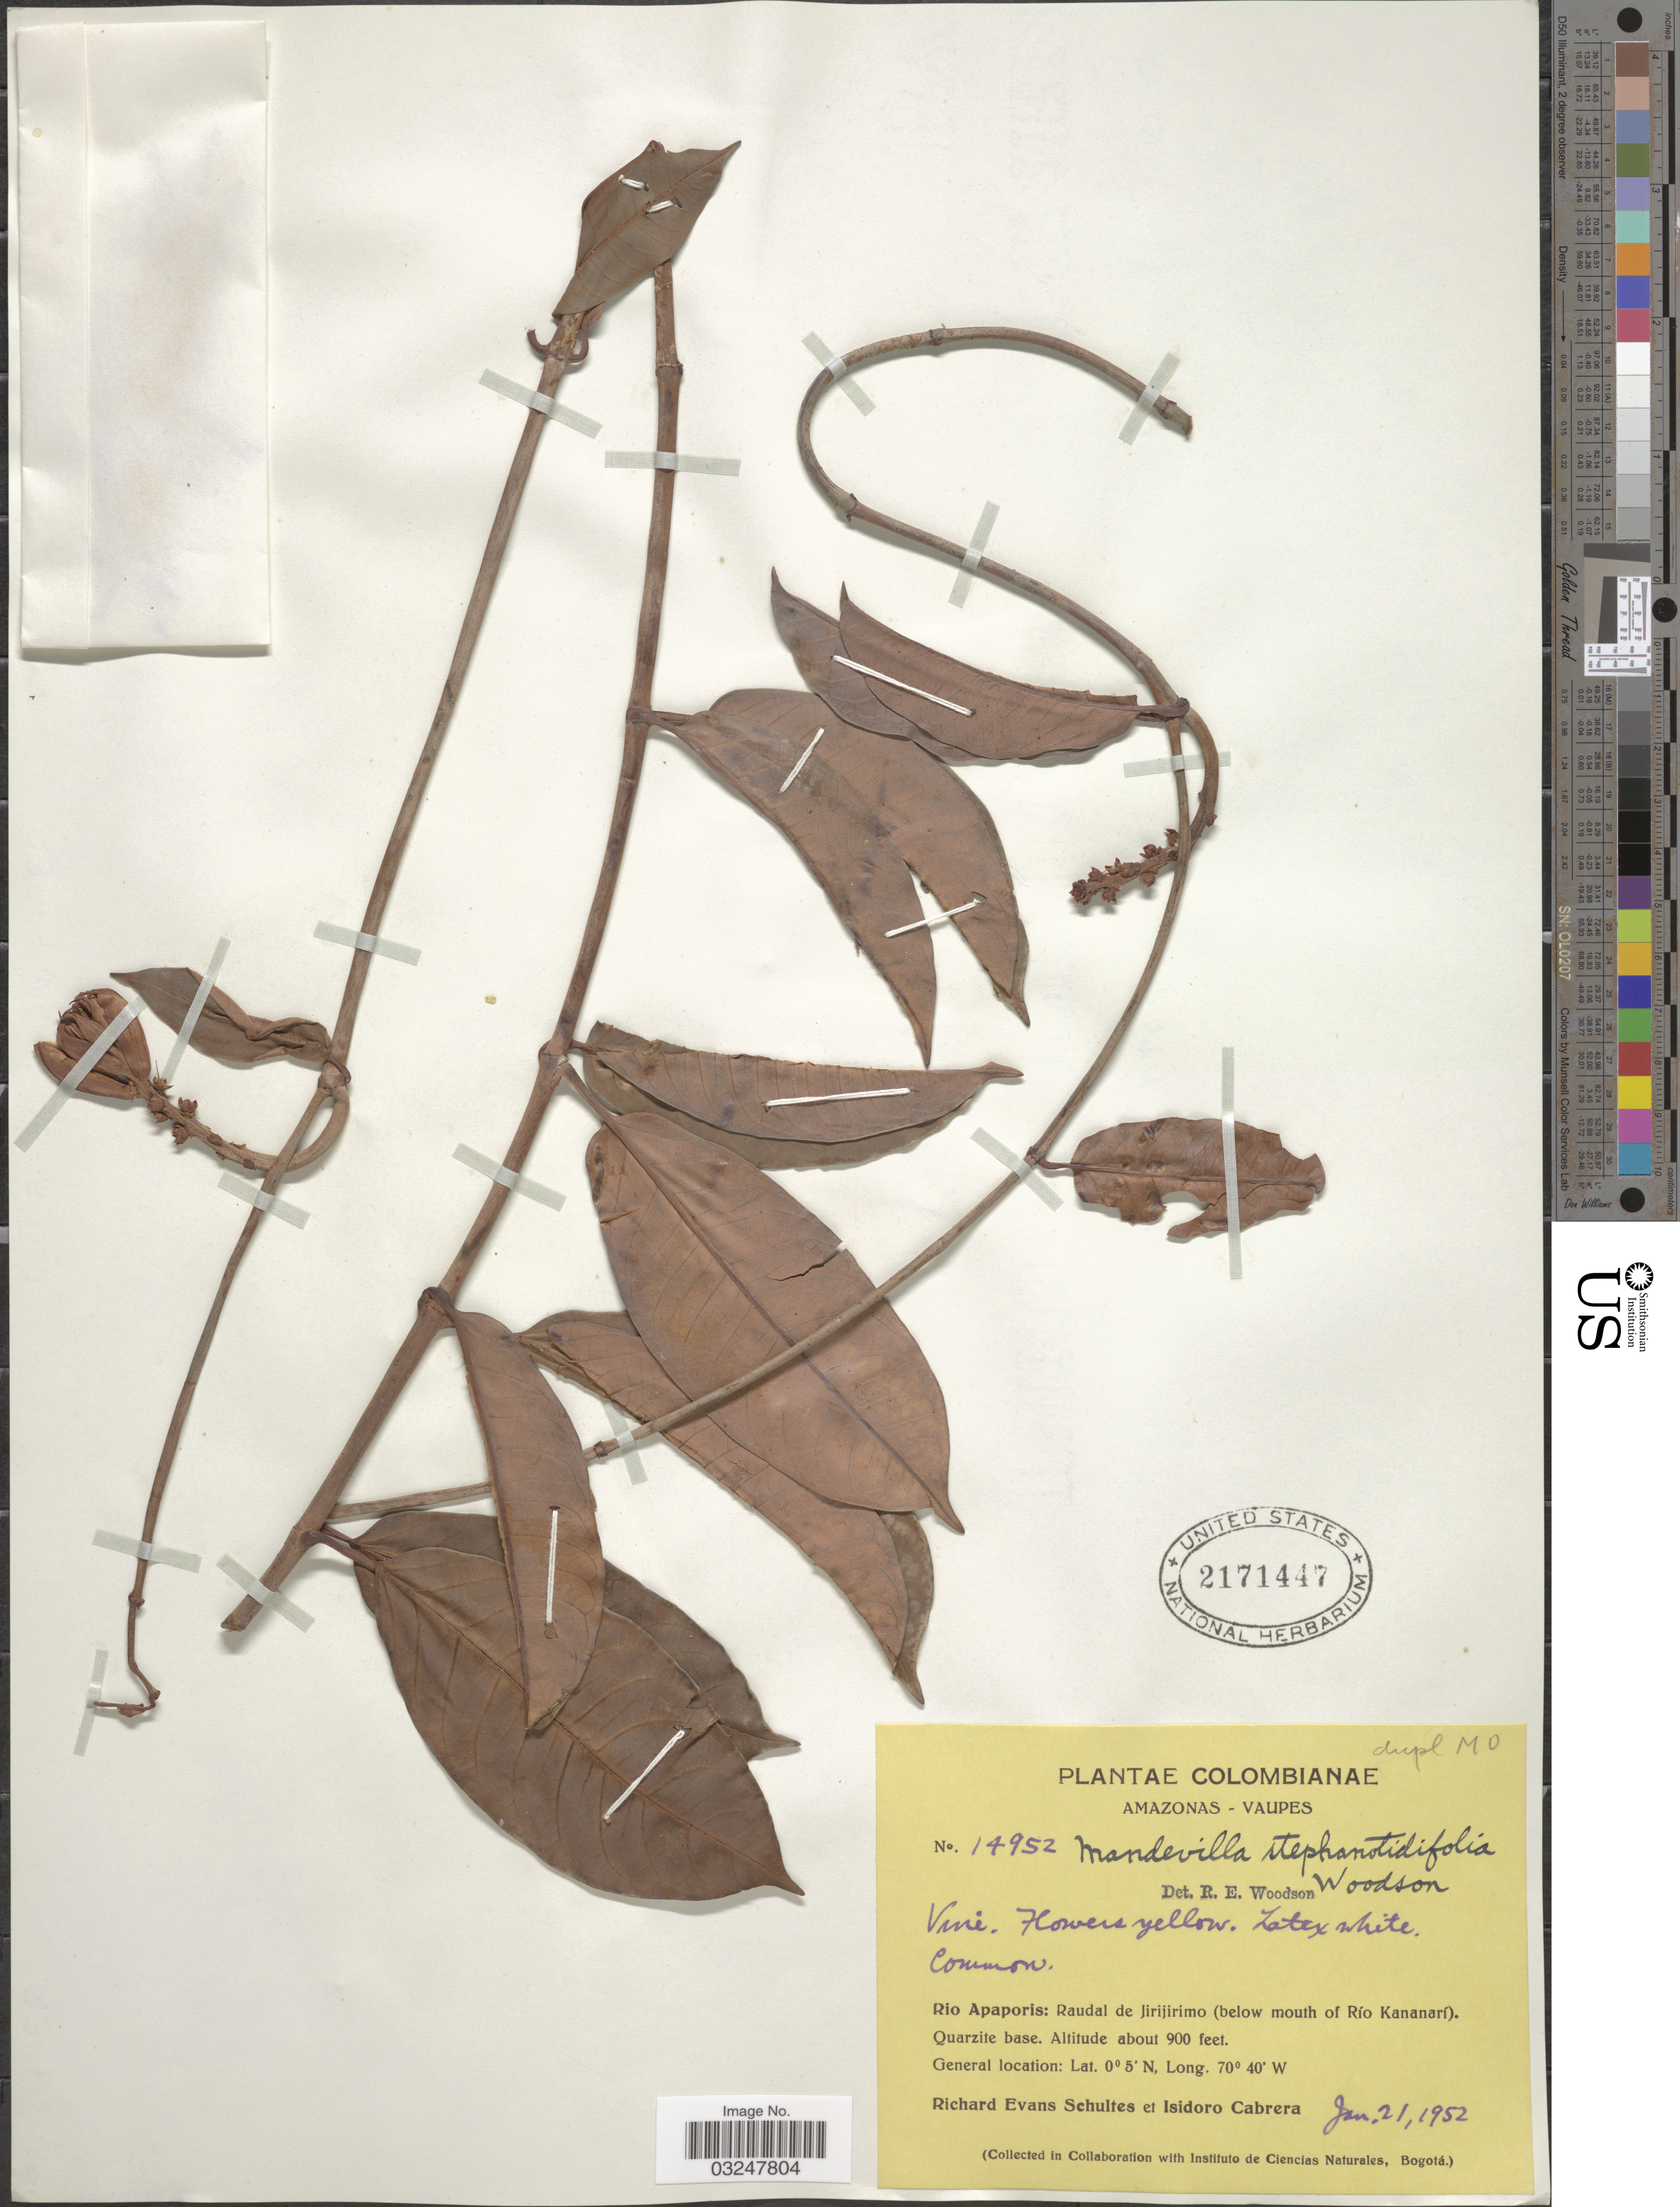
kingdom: Plantae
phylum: Tracheophyta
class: Magnoliopsida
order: Gentianales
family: Apocynaceae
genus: Mandevilla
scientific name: Mandevilla javitensis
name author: (Kunth) K. Schum.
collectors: R. E. Schultes & I. Cabrera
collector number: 14952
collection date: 1952-01-21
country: Colombia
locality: Amazonas - Vaupes, Rio Apaporis: Raudal de Jirijirimo (below mouth of Río Kananarí), Quarzite base.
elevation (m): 274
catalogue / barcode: US 2171447